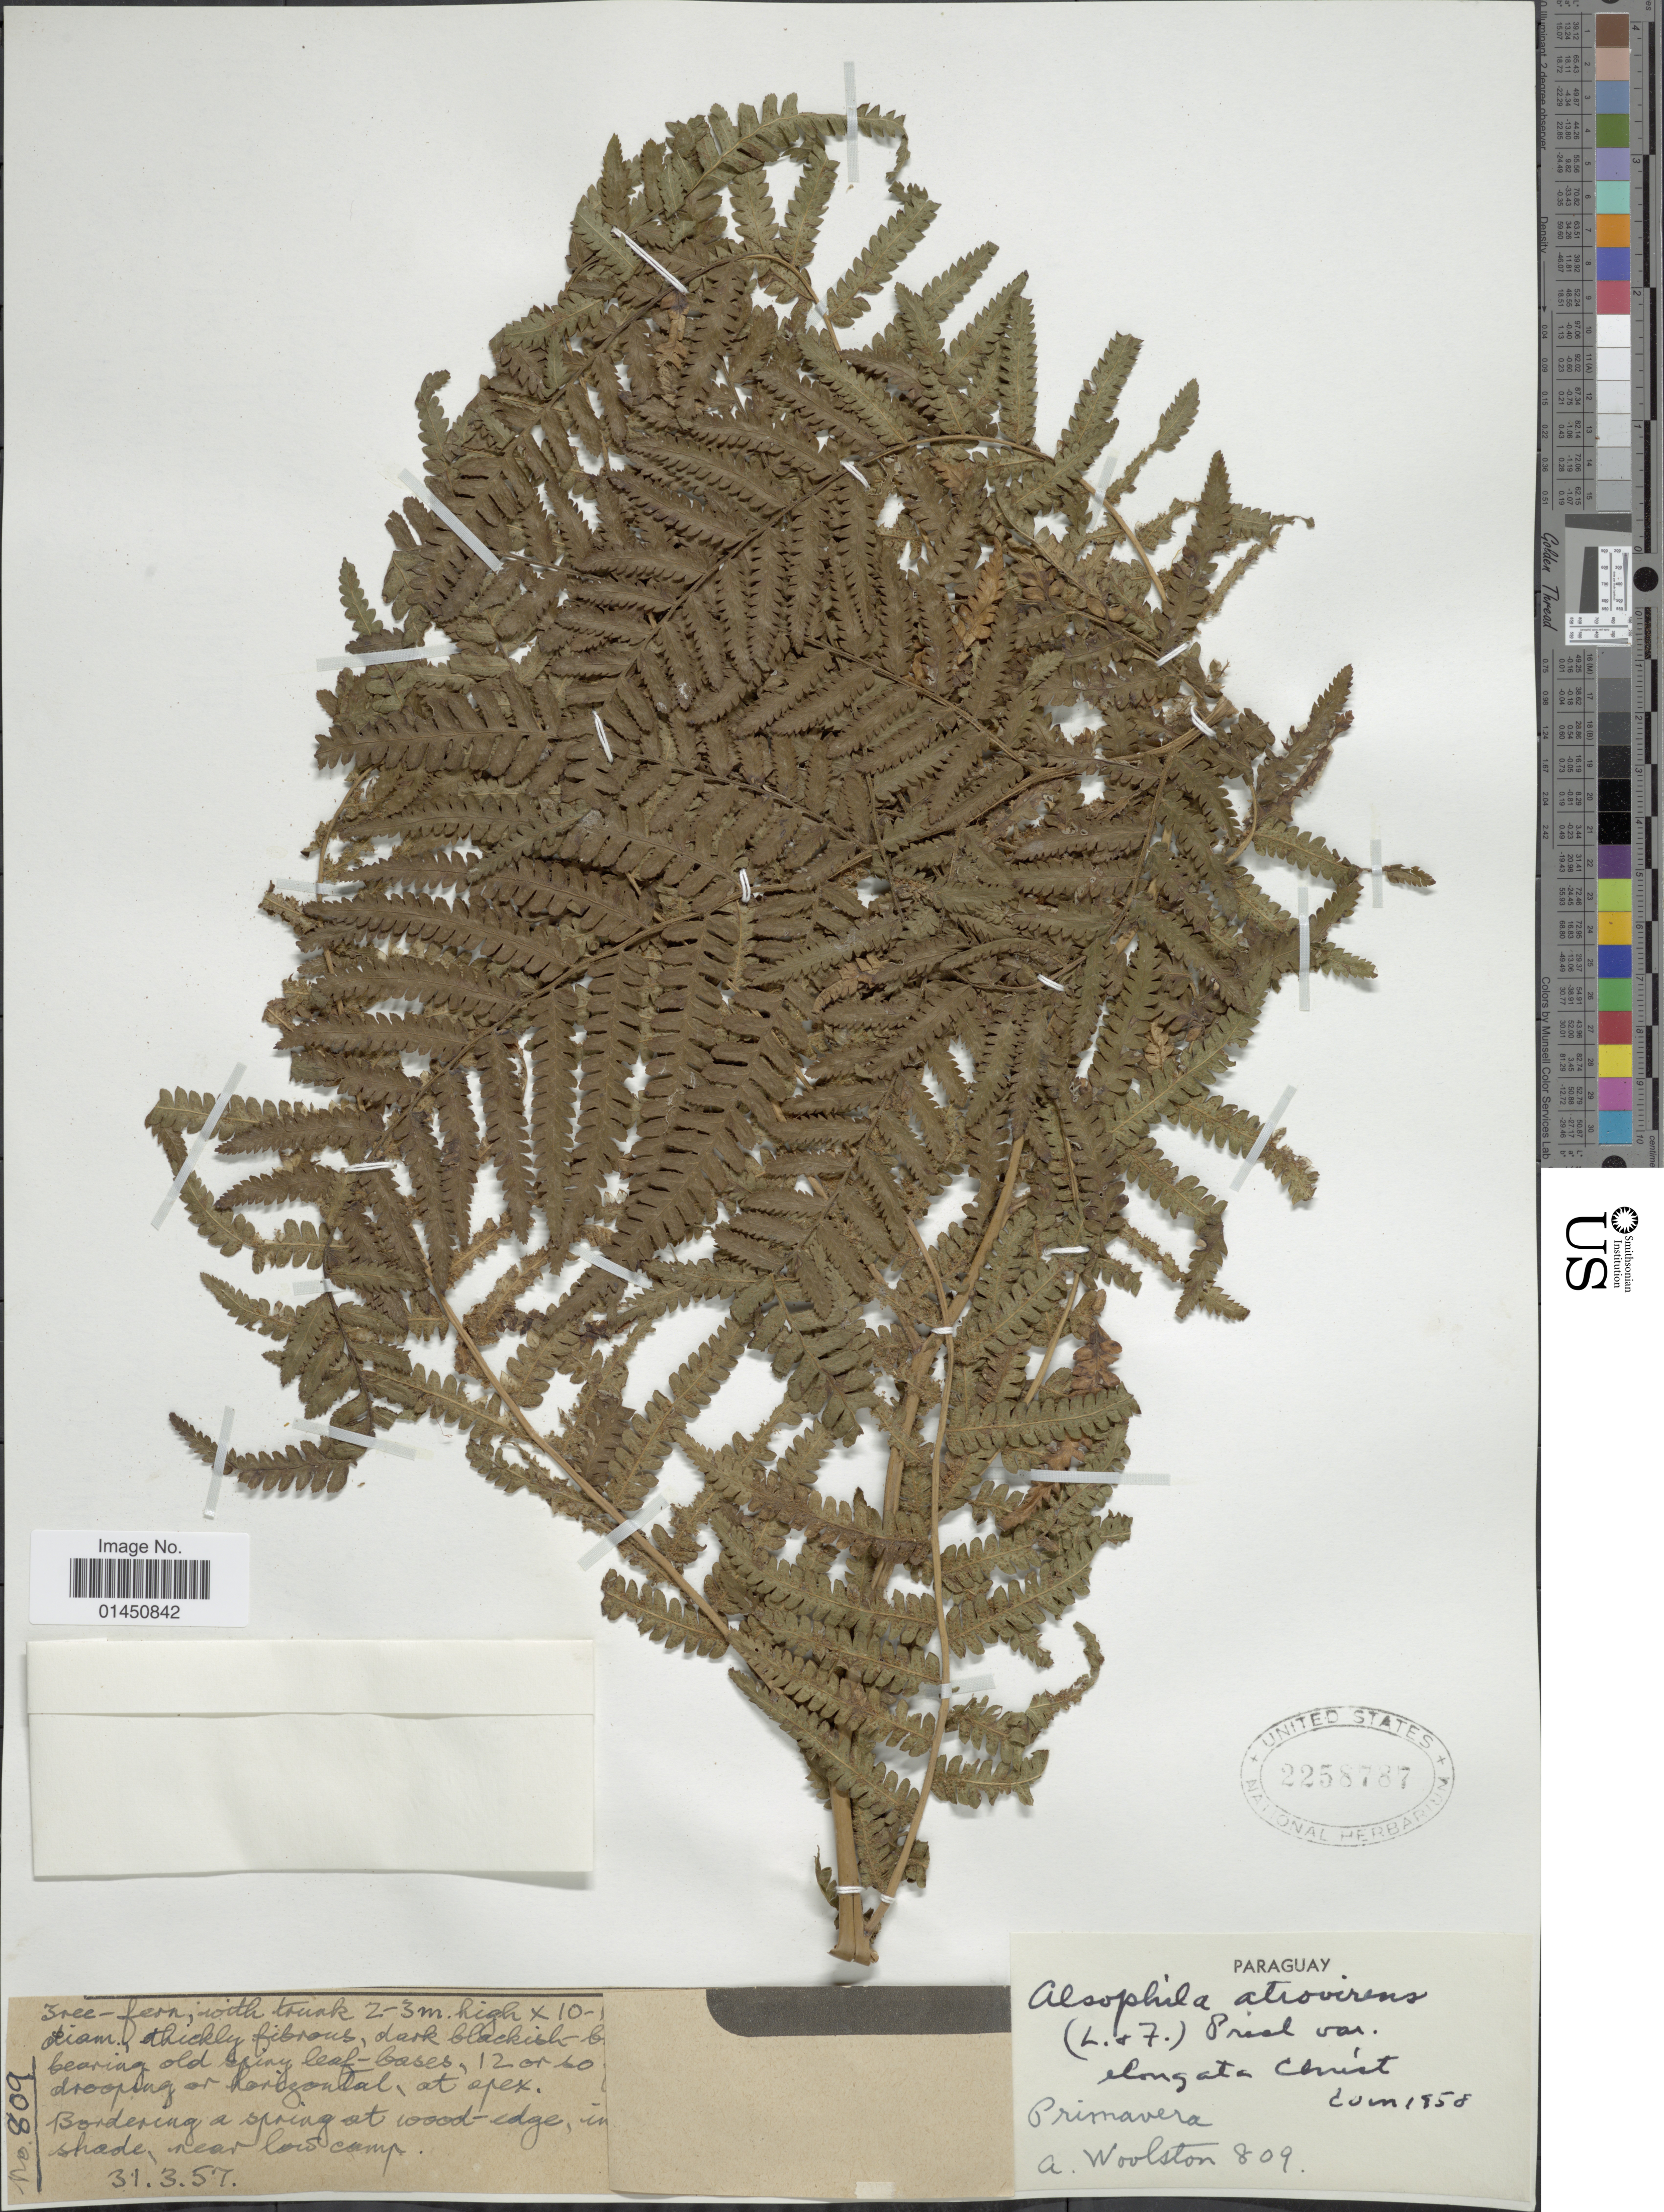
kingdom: Plantae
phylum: Tracheophyta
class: Polypodiopsida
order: Cyatheales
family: Cyatheaceae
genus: Cyathea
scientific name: Cyathea atrovirens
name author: (Lanapd. & Fisch.) Domin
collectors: A. L. Woolston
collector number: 809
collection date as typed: Transcribed d/m/y: 31/3/57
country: Paraguay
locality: Primavera, bordering a spring at wood-edge, in shade, near low camp.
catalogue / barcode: US 2258787